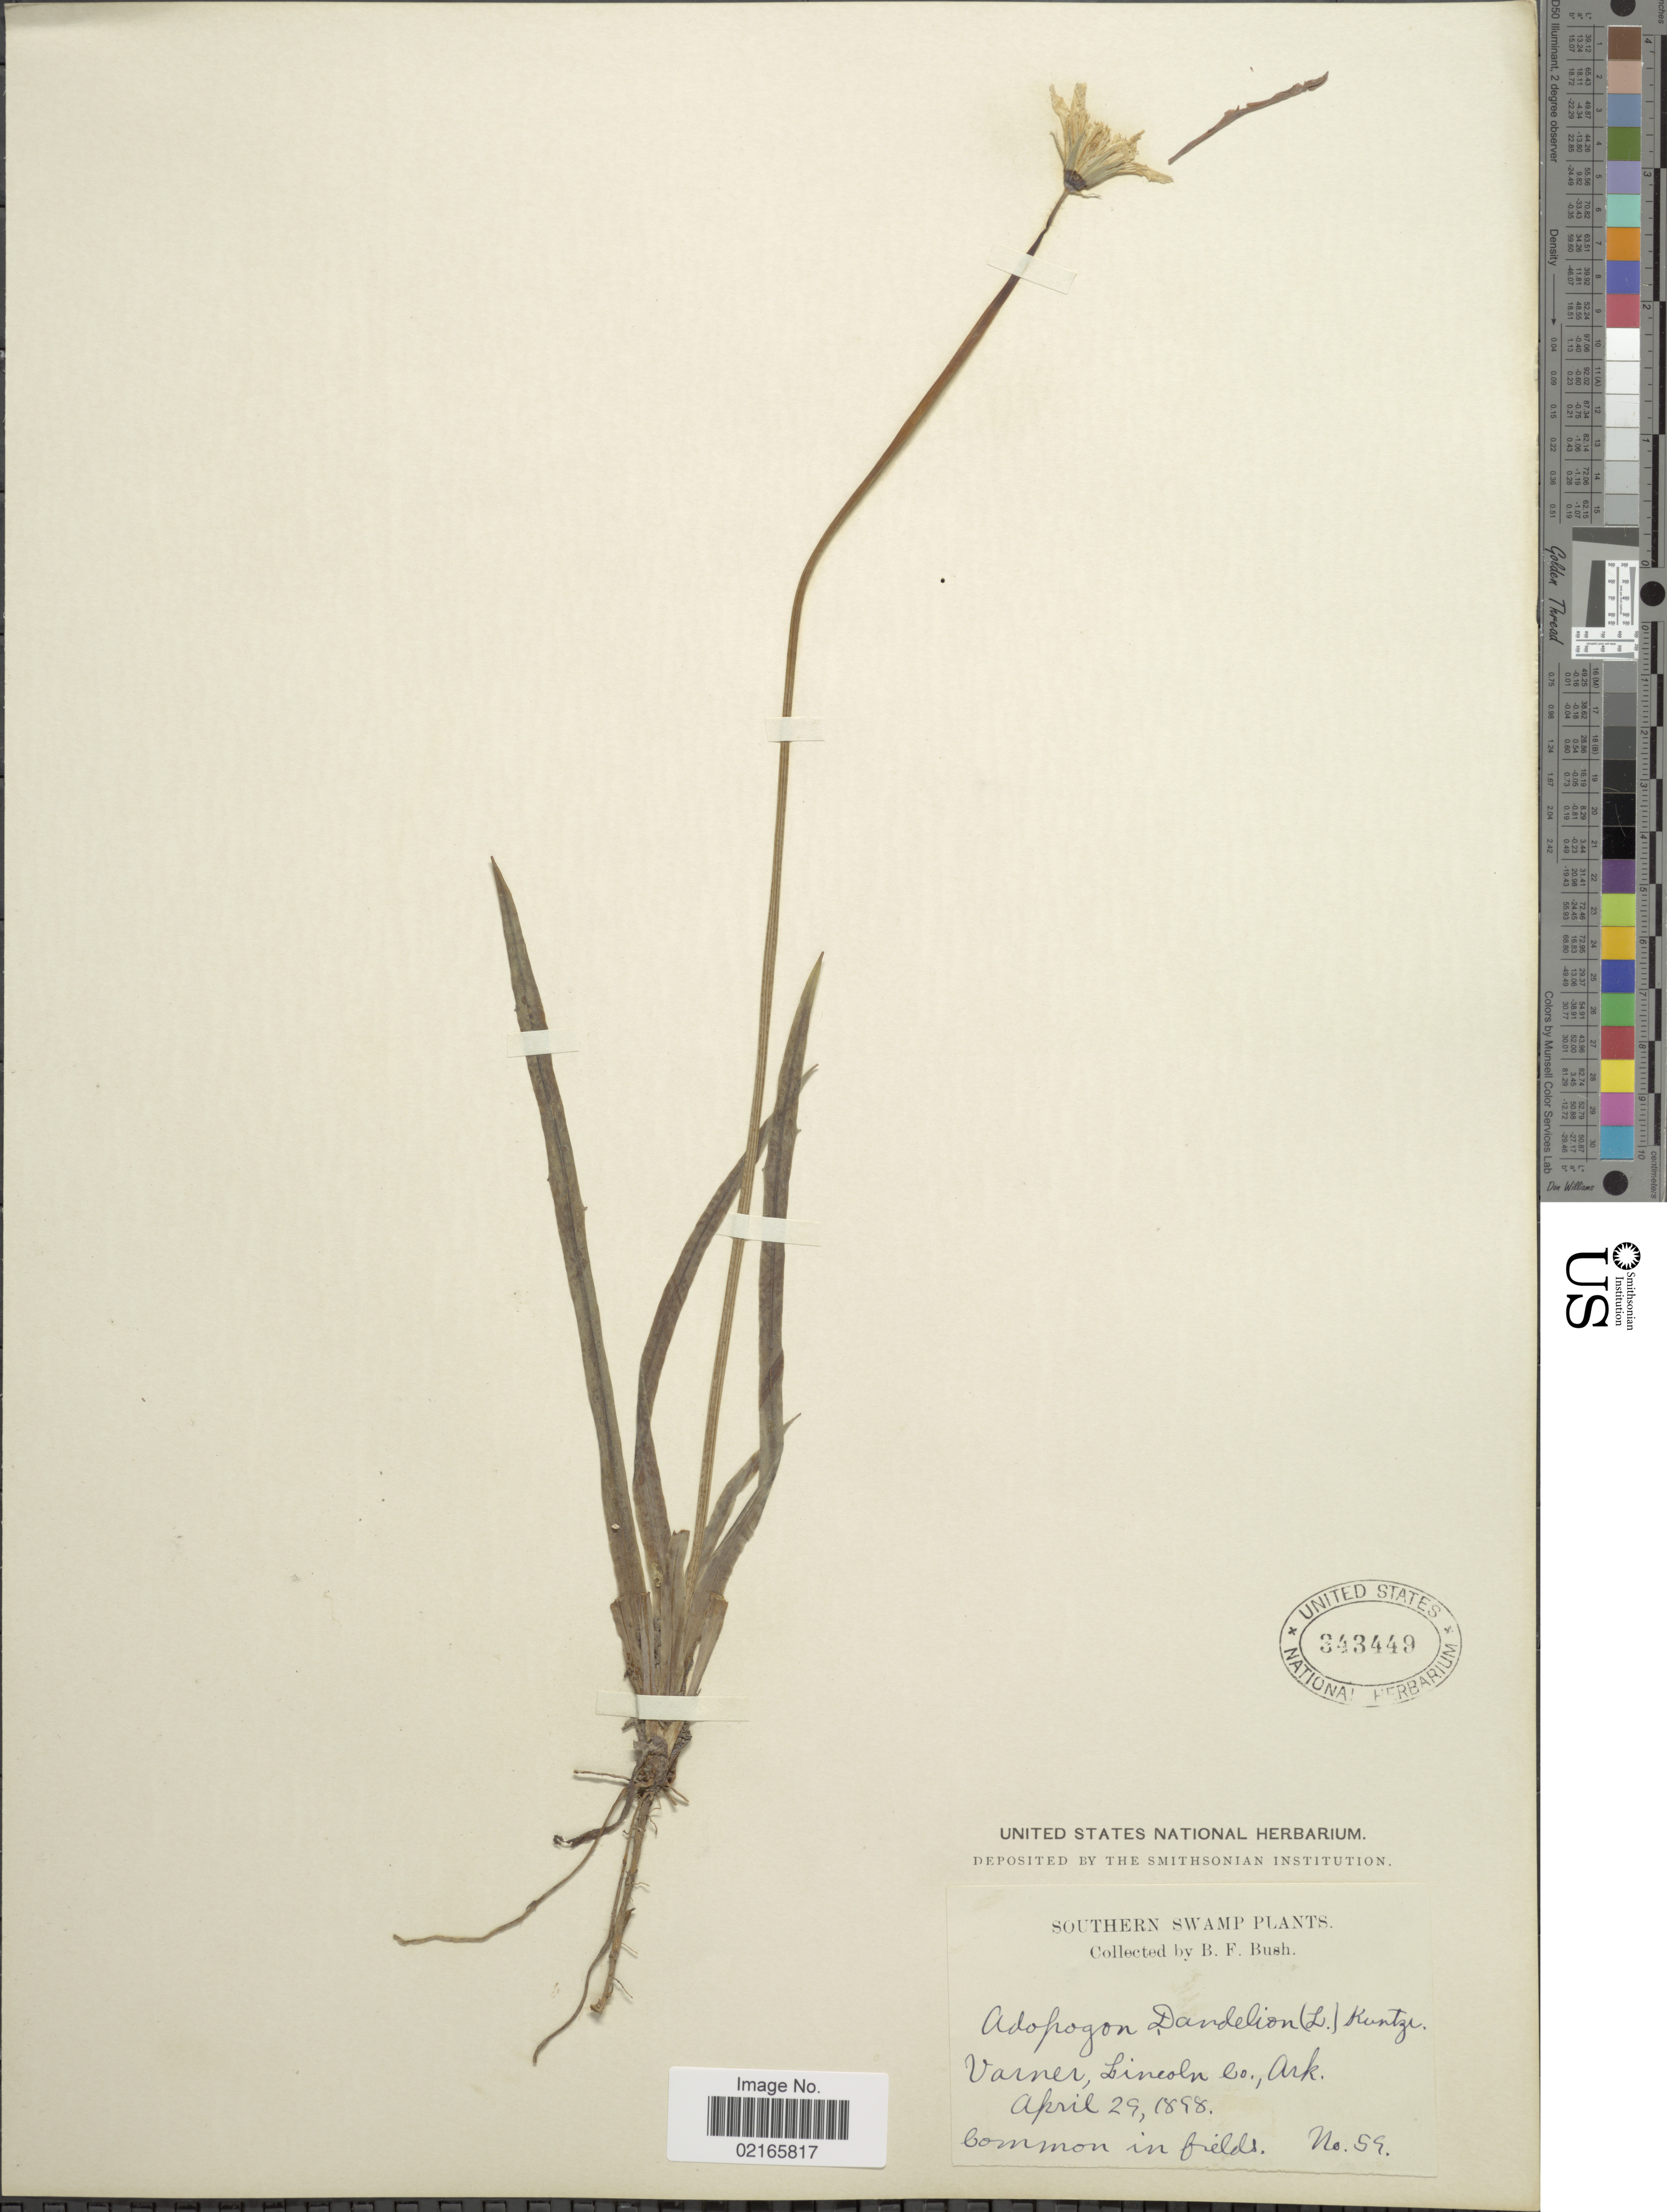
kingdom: Plantae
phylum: Tracheophyta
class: Magnoliopsida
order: Asterales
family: Asteraceae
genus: Krigia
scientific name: Krigia dandelion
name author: (L.) Nutt.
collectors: B. F. Bush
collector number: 59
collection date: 1898-04-29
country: United States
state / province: Arkansas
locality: Varner, Lincoln Co., common in fields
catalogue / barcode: US 343449